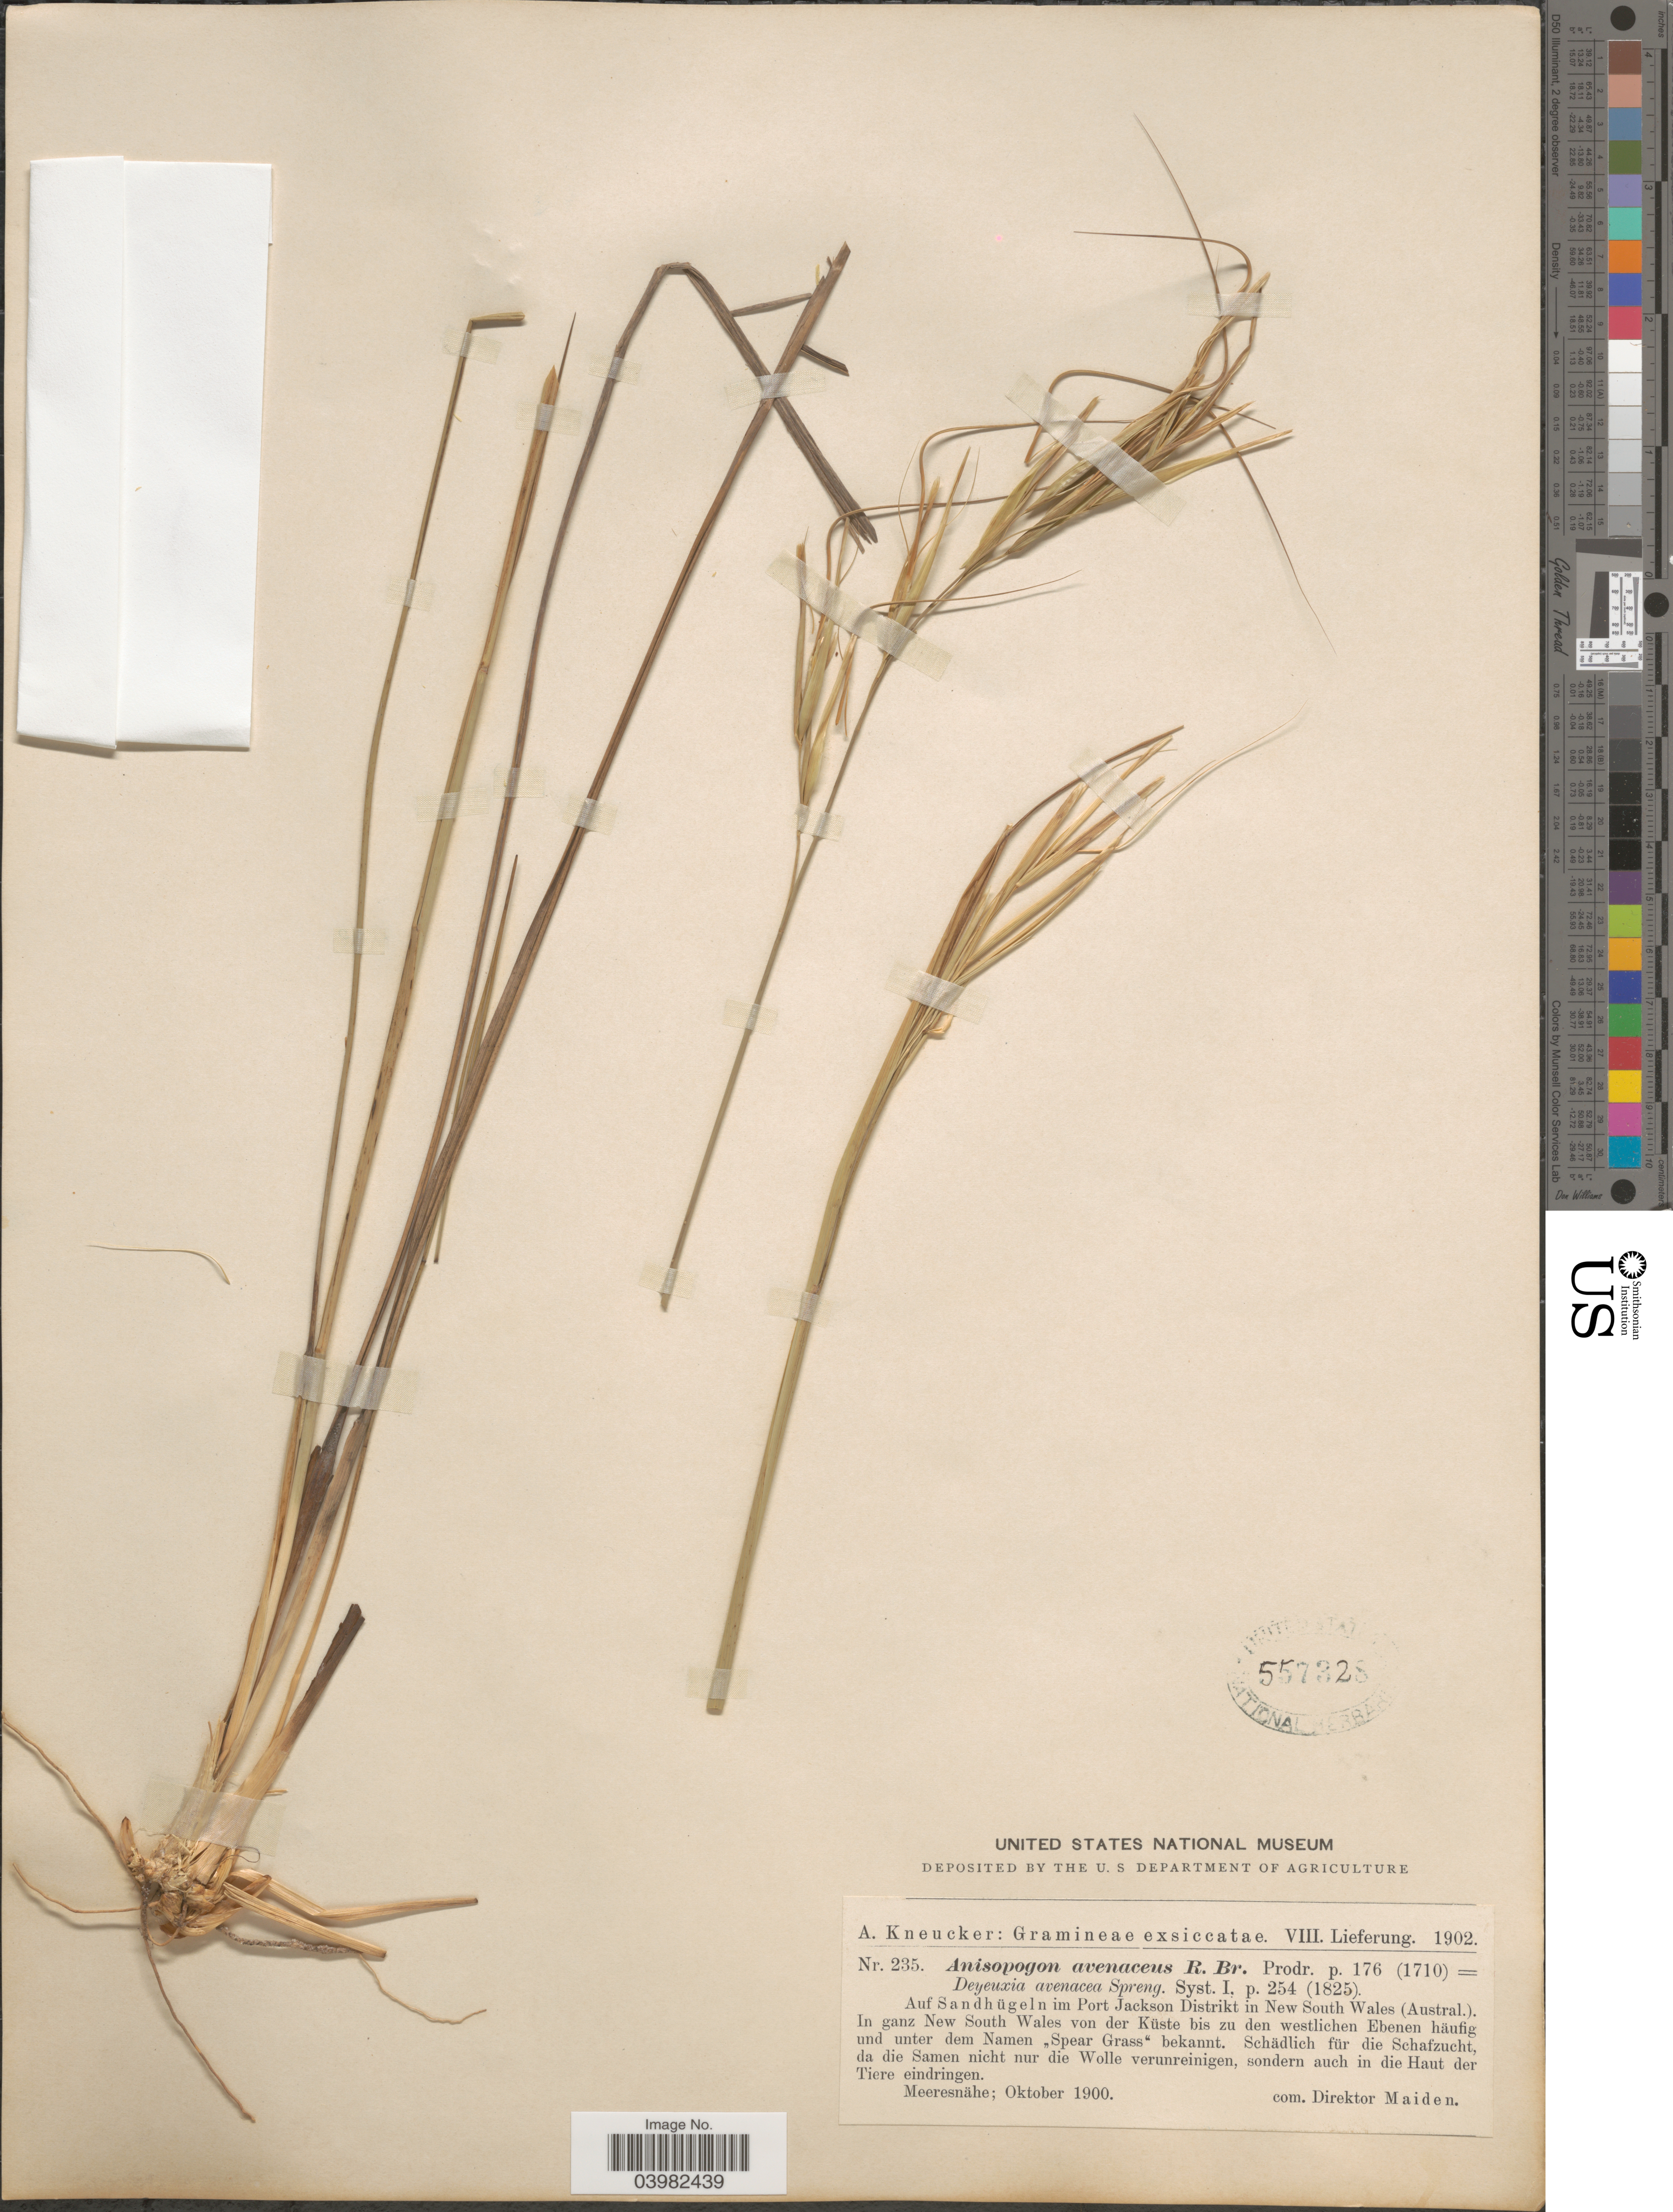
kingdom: Plantae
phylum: Tracheophyta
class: Liliopsida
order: Poales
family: Poaceae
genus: Anisopogon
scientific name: Anisopogon avenaceus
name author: R. Br.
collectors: A. Kneucker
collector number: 235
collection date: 1900-10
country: Australia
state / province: New South Wales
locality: Auf Sandhügeln im Port Jackson Distrikt in New South Wales. In ganz New South Wales von der Küste bis zu den westlichen Ebenen häufig und unter dem Namen "Spear Grass" bekannt.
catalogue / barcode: US 557328